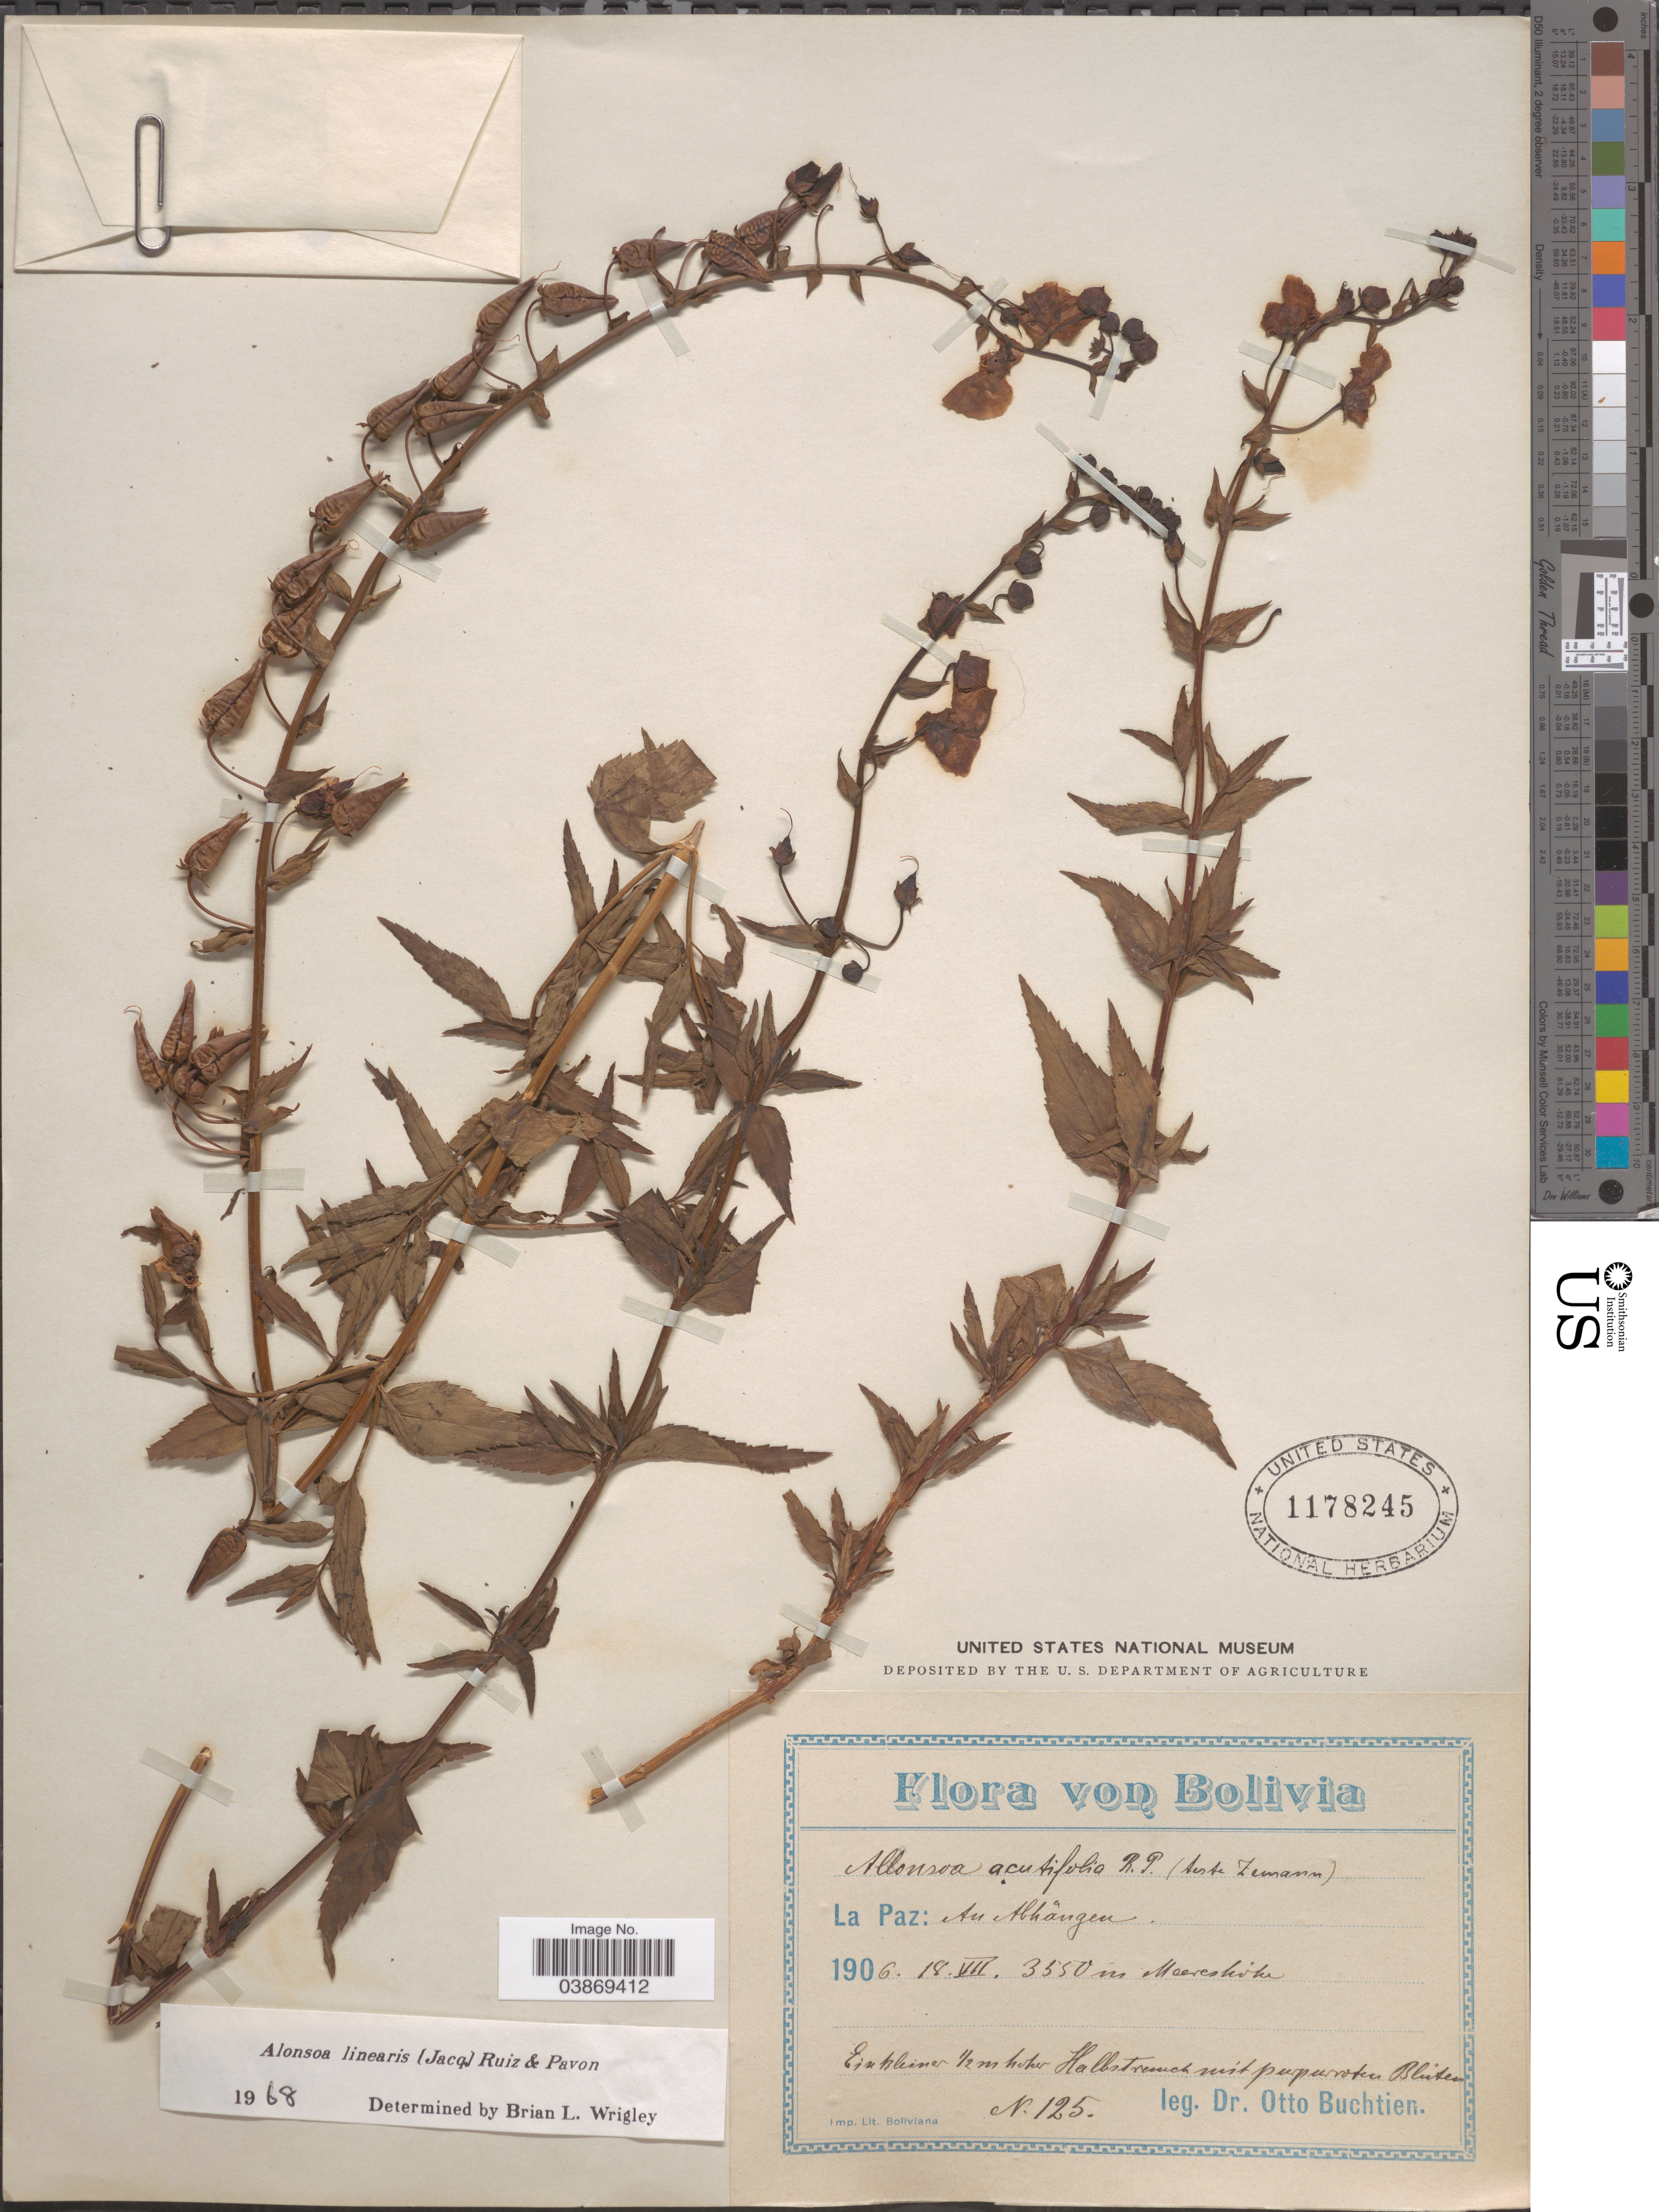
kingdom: Plantae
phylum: Tracheophyta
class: Magnoliopsida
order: Lamiales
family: Scrophulariaceae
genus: Alonsoa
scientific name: Alonsoa linearis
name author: (Jacq.) Ruiz & Pav.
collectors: O. Buchtien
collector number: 125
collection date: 1906-07-18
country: Bolivia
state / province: La Paz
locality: Au Abhãngen.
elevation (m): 3550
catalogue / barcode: US 1178245